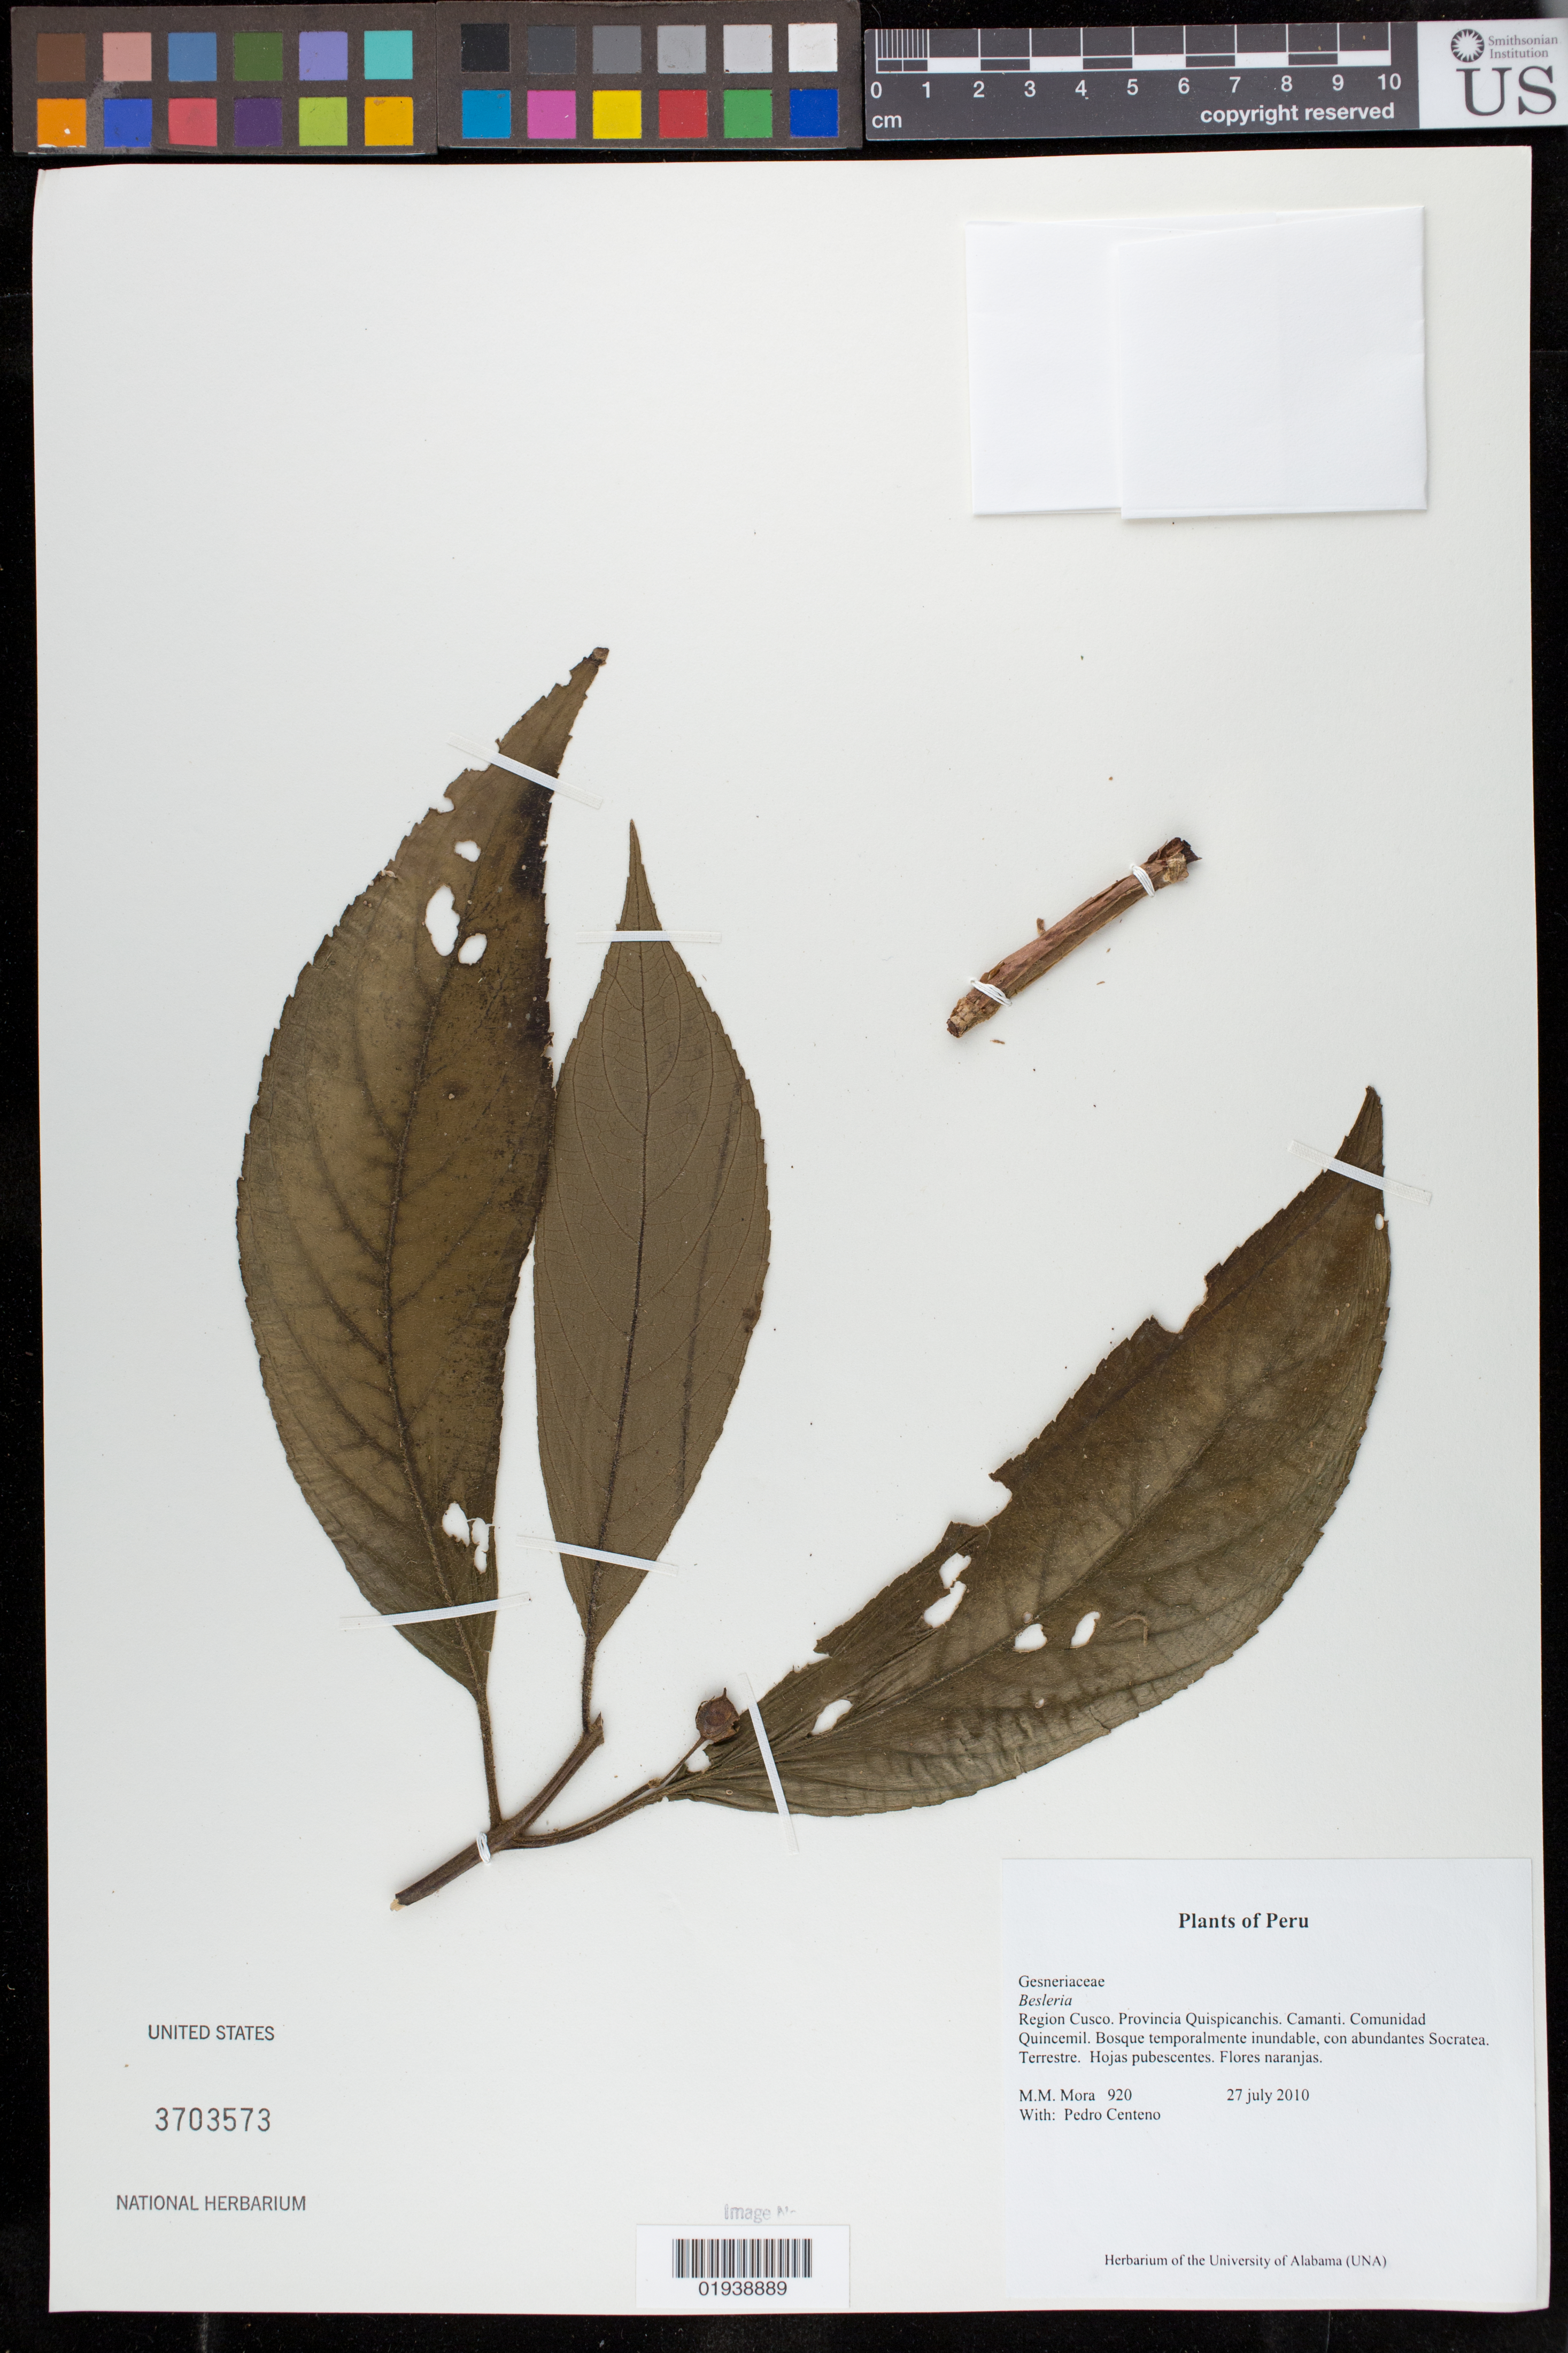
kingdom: Plantae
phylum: Tracheophyta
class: Magnoliopsida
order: Lamiales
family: Gesneriaceae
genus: Besleria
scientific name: Besleria sp.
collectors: M. M. Mora & P. Centeno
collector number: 920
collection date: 2010-07-27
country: Peru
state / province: Cusco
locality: Provinica Quispicanchis. Camanti. Comunidad Quincemil.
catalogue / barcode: US 3703573